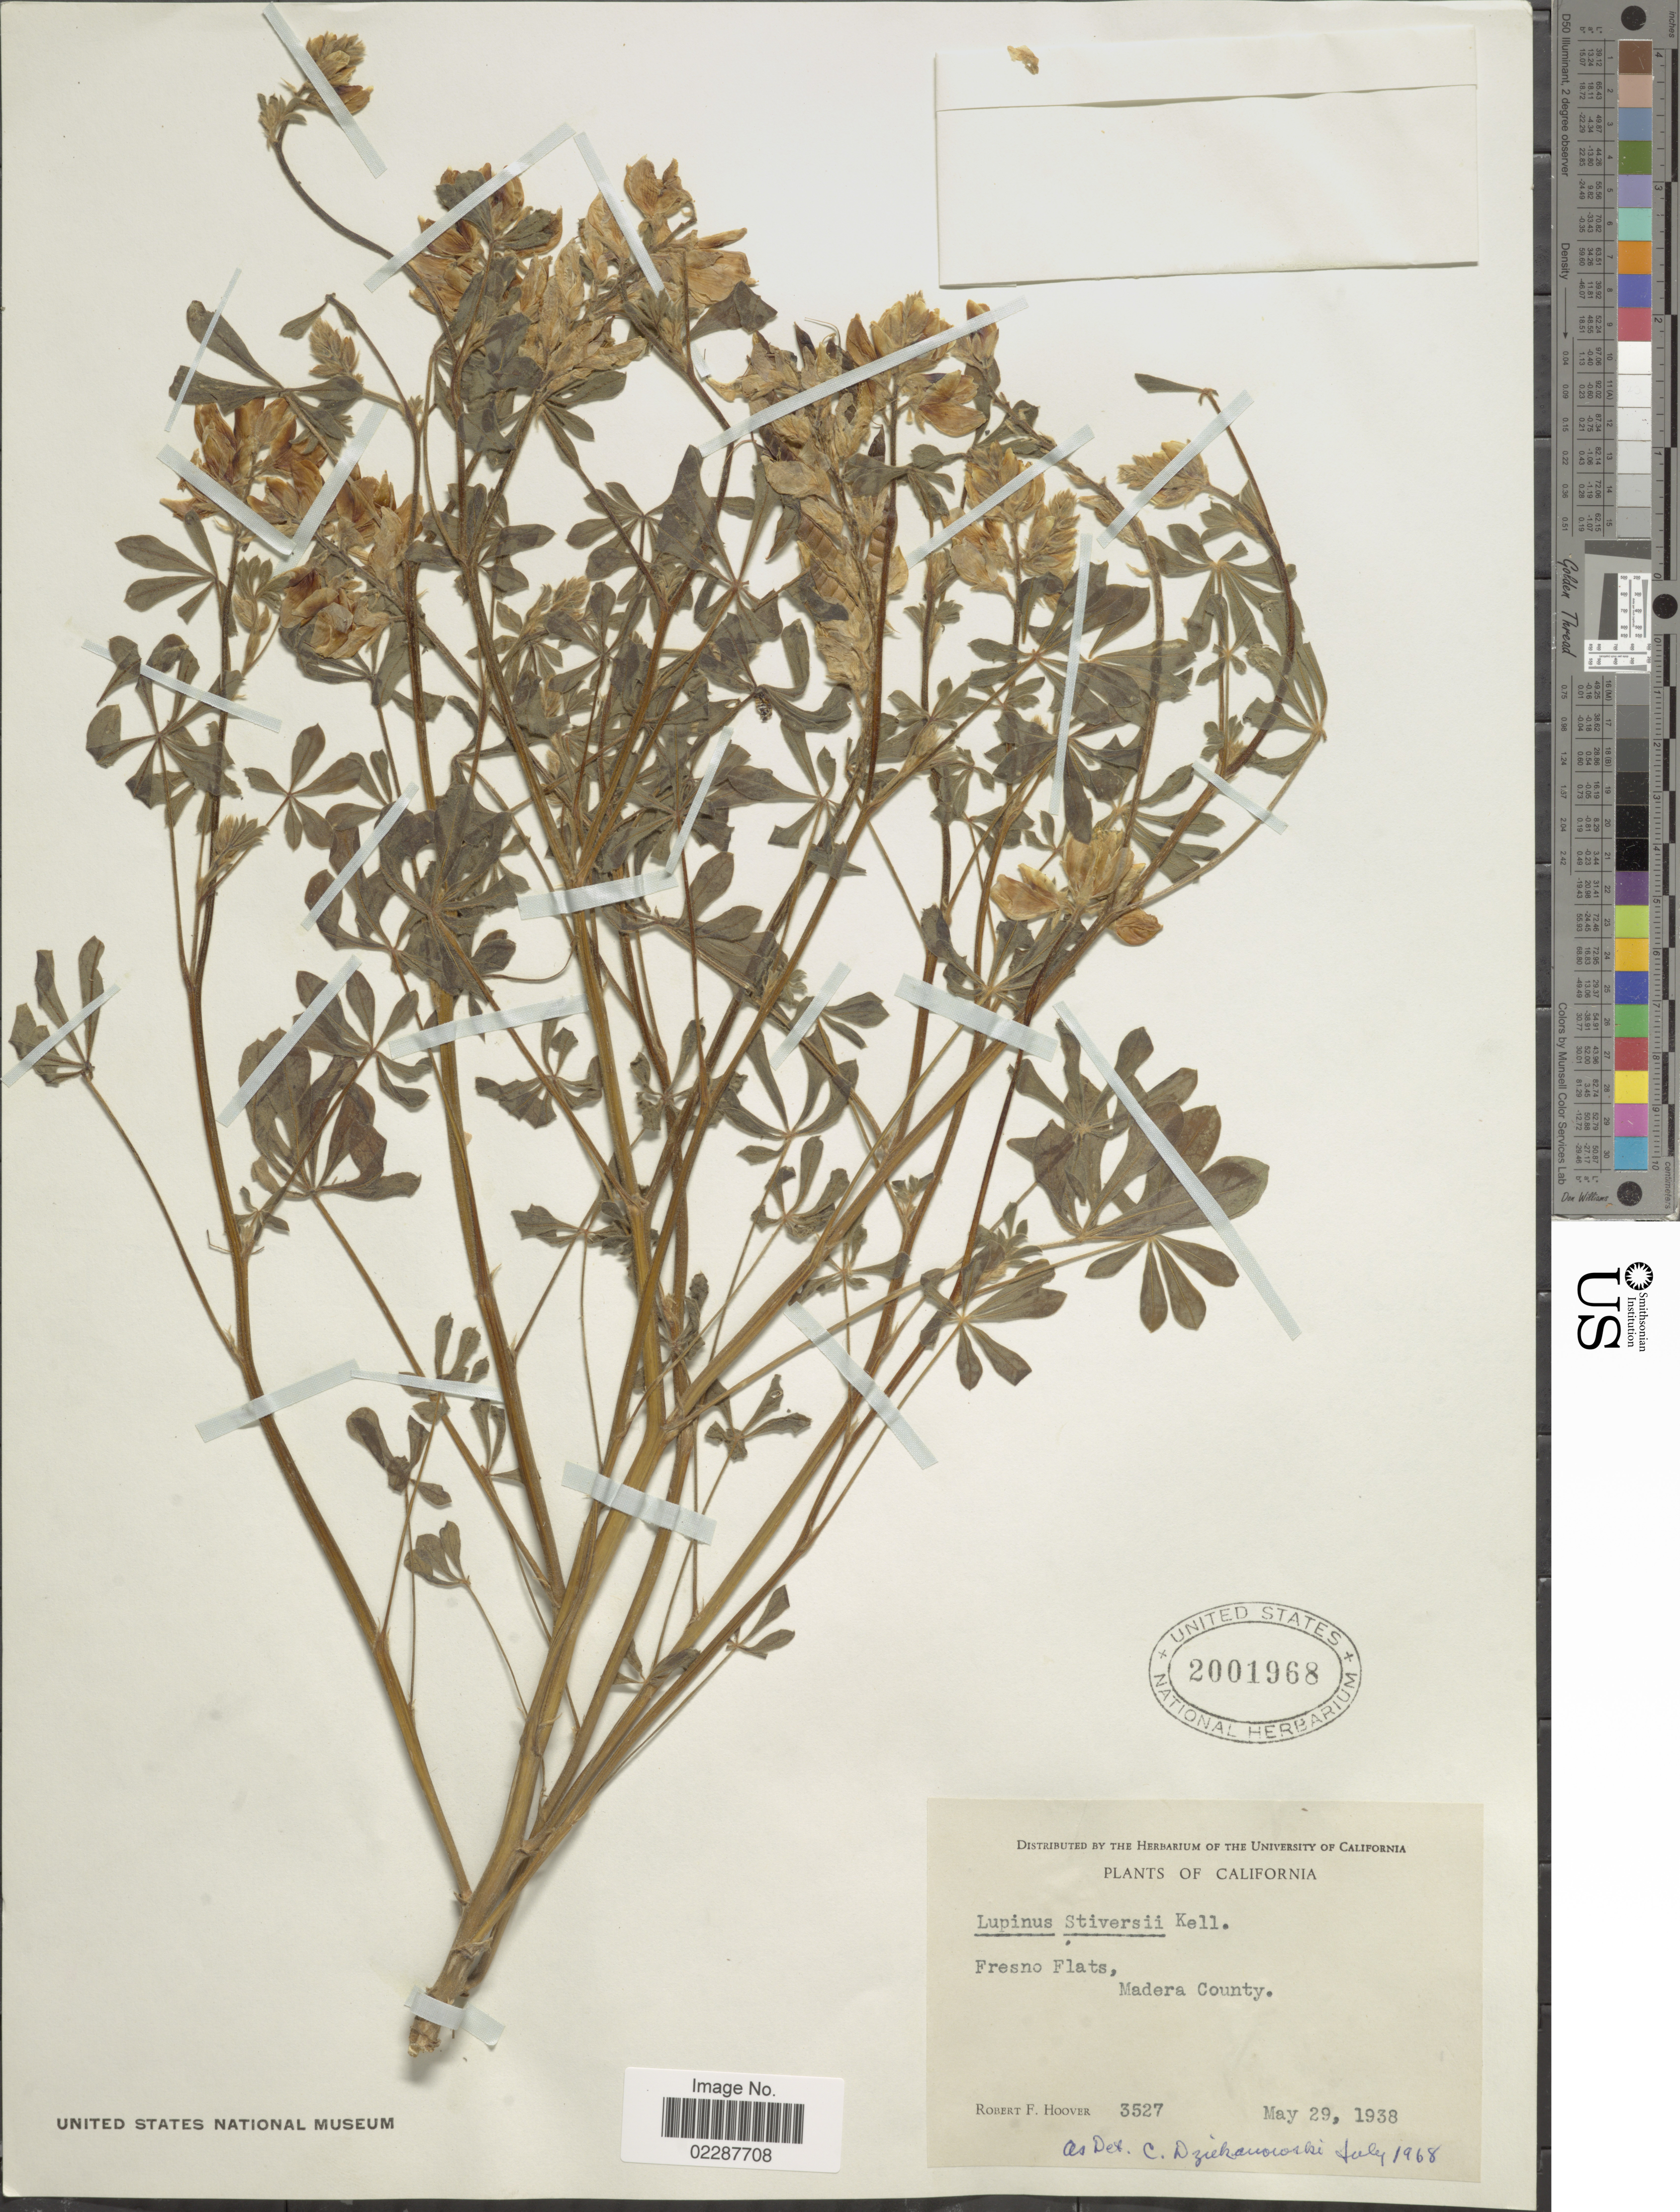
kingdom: Plantae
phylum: Tracheophyta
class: Magnoliopsida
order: Fabales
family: Fabaceae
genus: Lupinus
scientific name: Lupinus stiversii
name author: Kellogg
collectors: R. F. Hoover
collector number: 3527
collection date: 1938-05-29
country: United States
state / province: California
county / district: Madera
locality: Fresno Flats, Madera County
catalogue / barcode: US 2001968